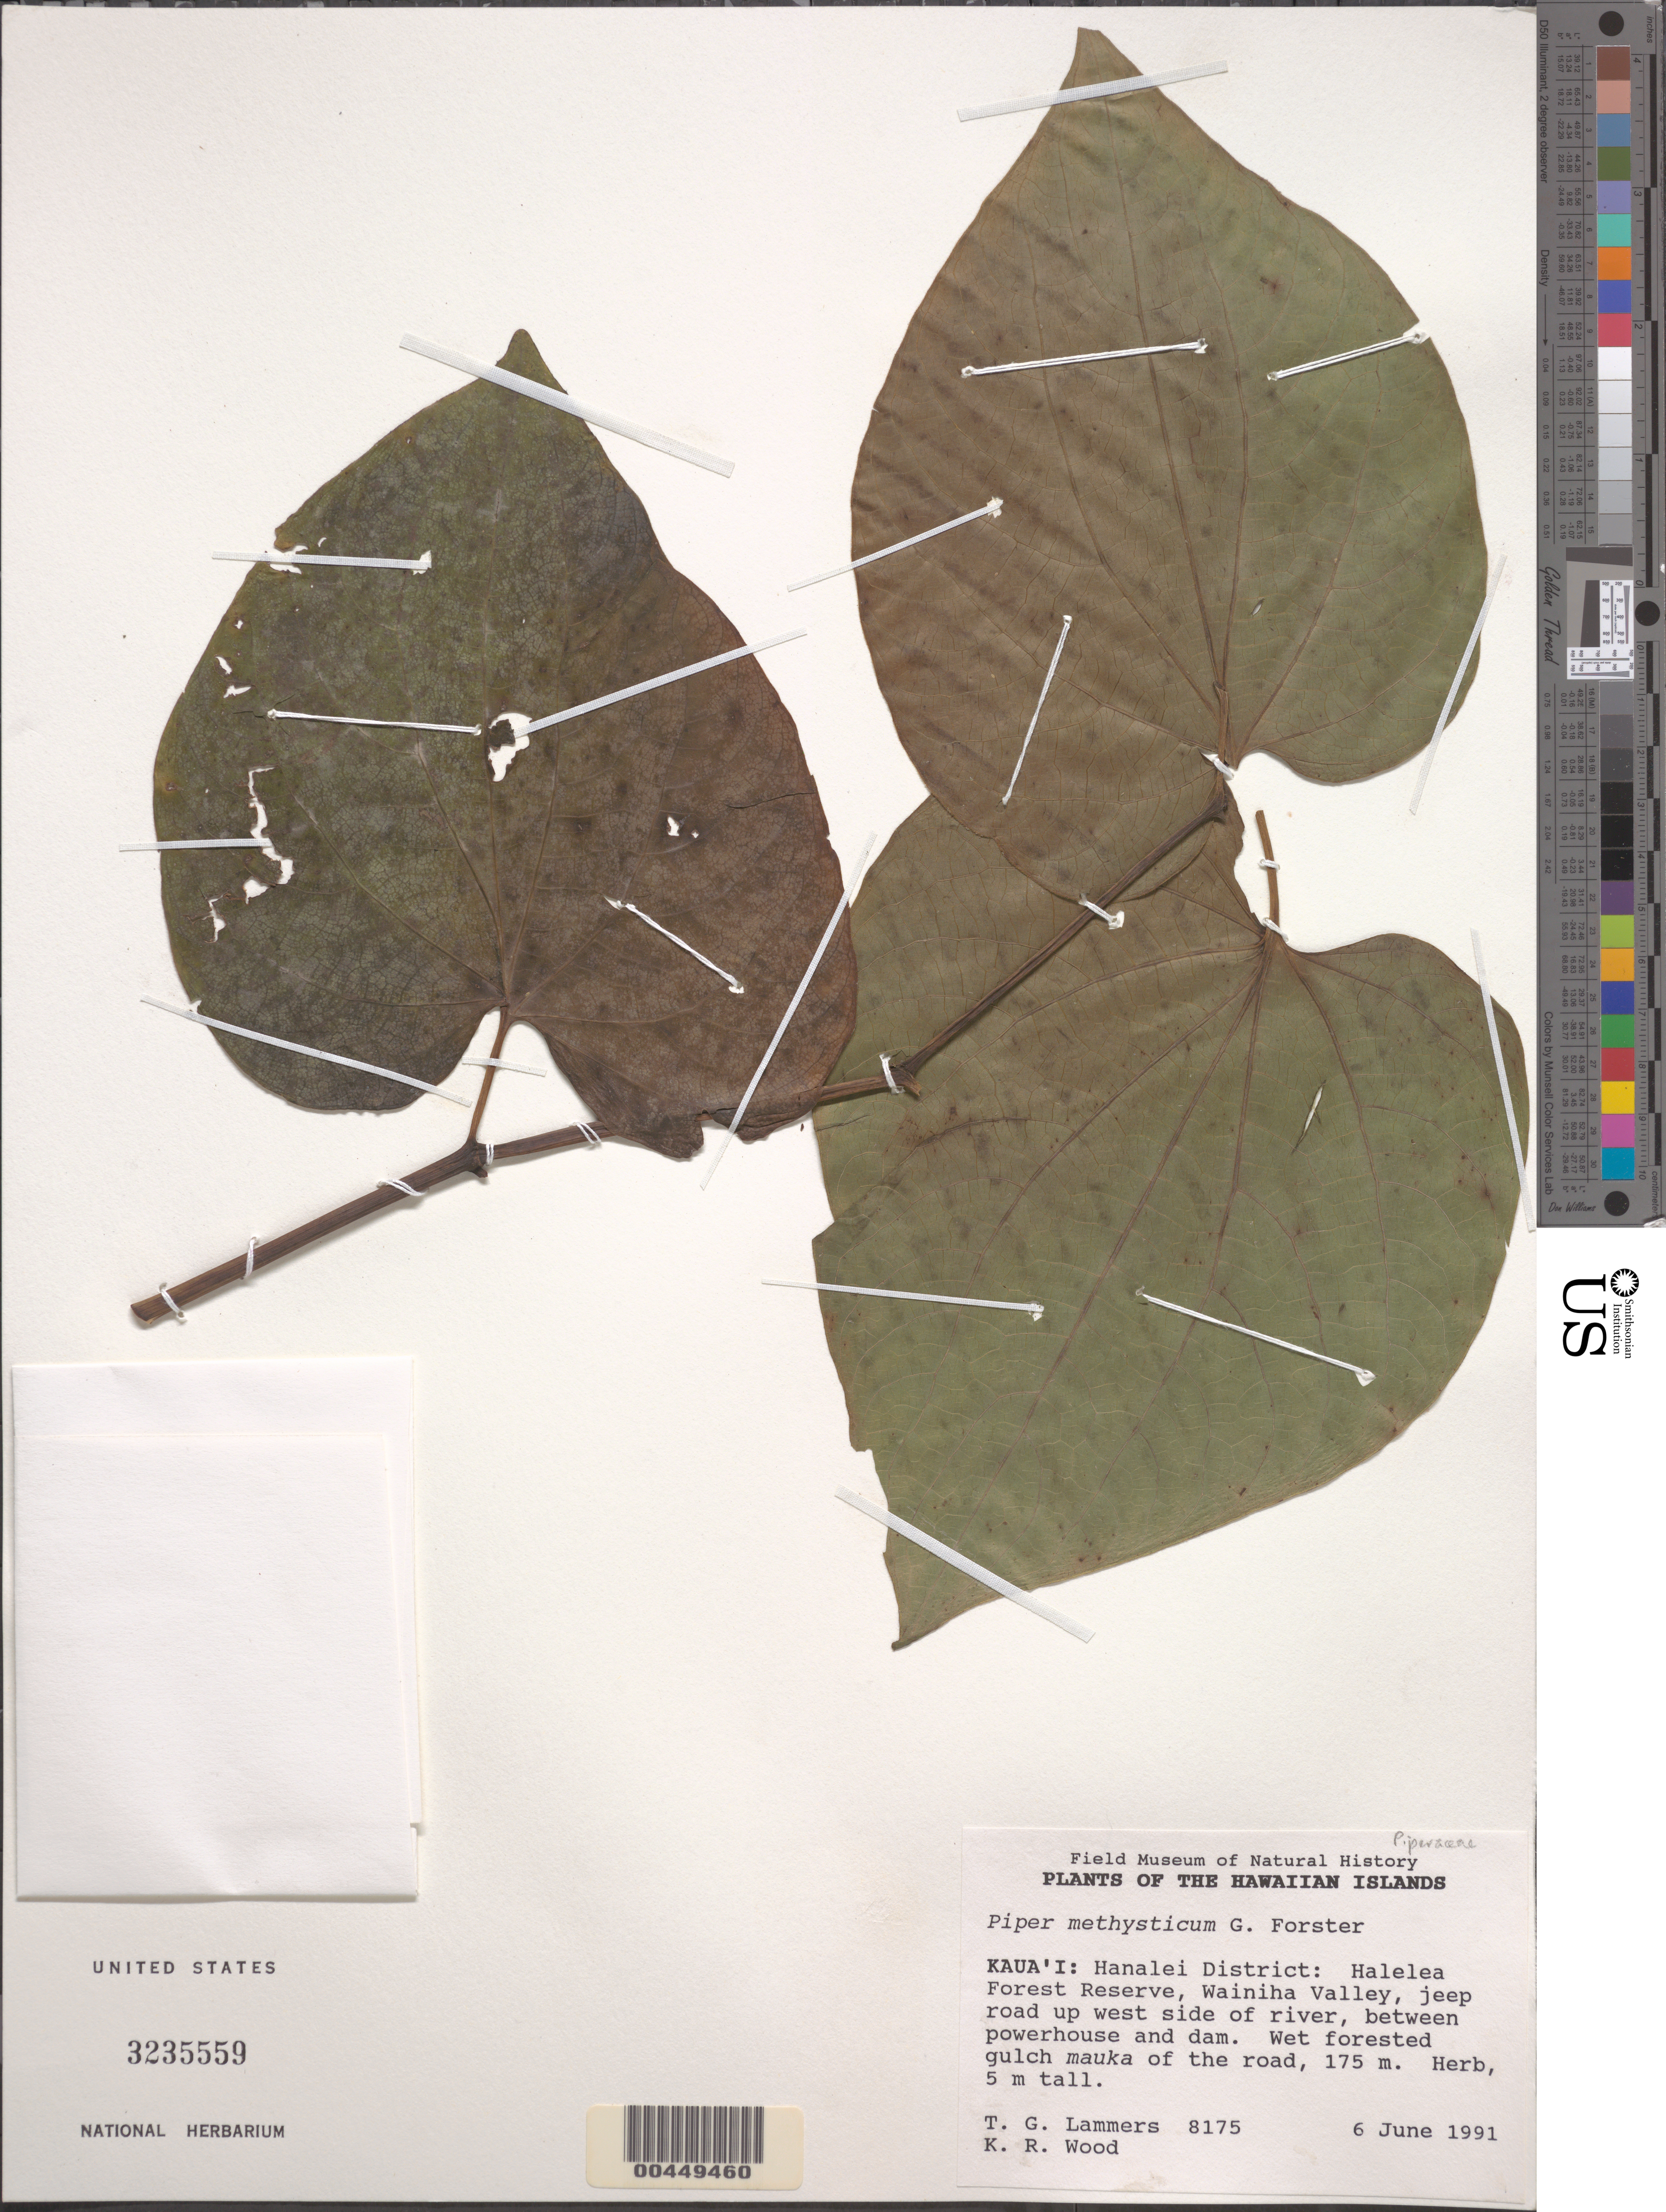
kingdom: Plantae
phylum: Tracheophyta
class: Magnoliopsida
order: Piperales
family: Piperaceae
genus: Piper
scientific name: Piper methysticum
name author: J.R. Forst. & G. Forst.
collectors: T. G. Lammers & K. R. Wood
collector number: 8175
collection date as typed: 6 Jun 1991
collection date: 1991-06-06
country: United States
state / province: Hawaii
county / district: Kauai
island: Kaua'i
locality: Hanalei Dist., Halelea Forest Reserve, Wainiha Valley, jeep road up W side of river, between powerhouse and dam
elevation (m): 175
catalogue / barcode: US 3235559